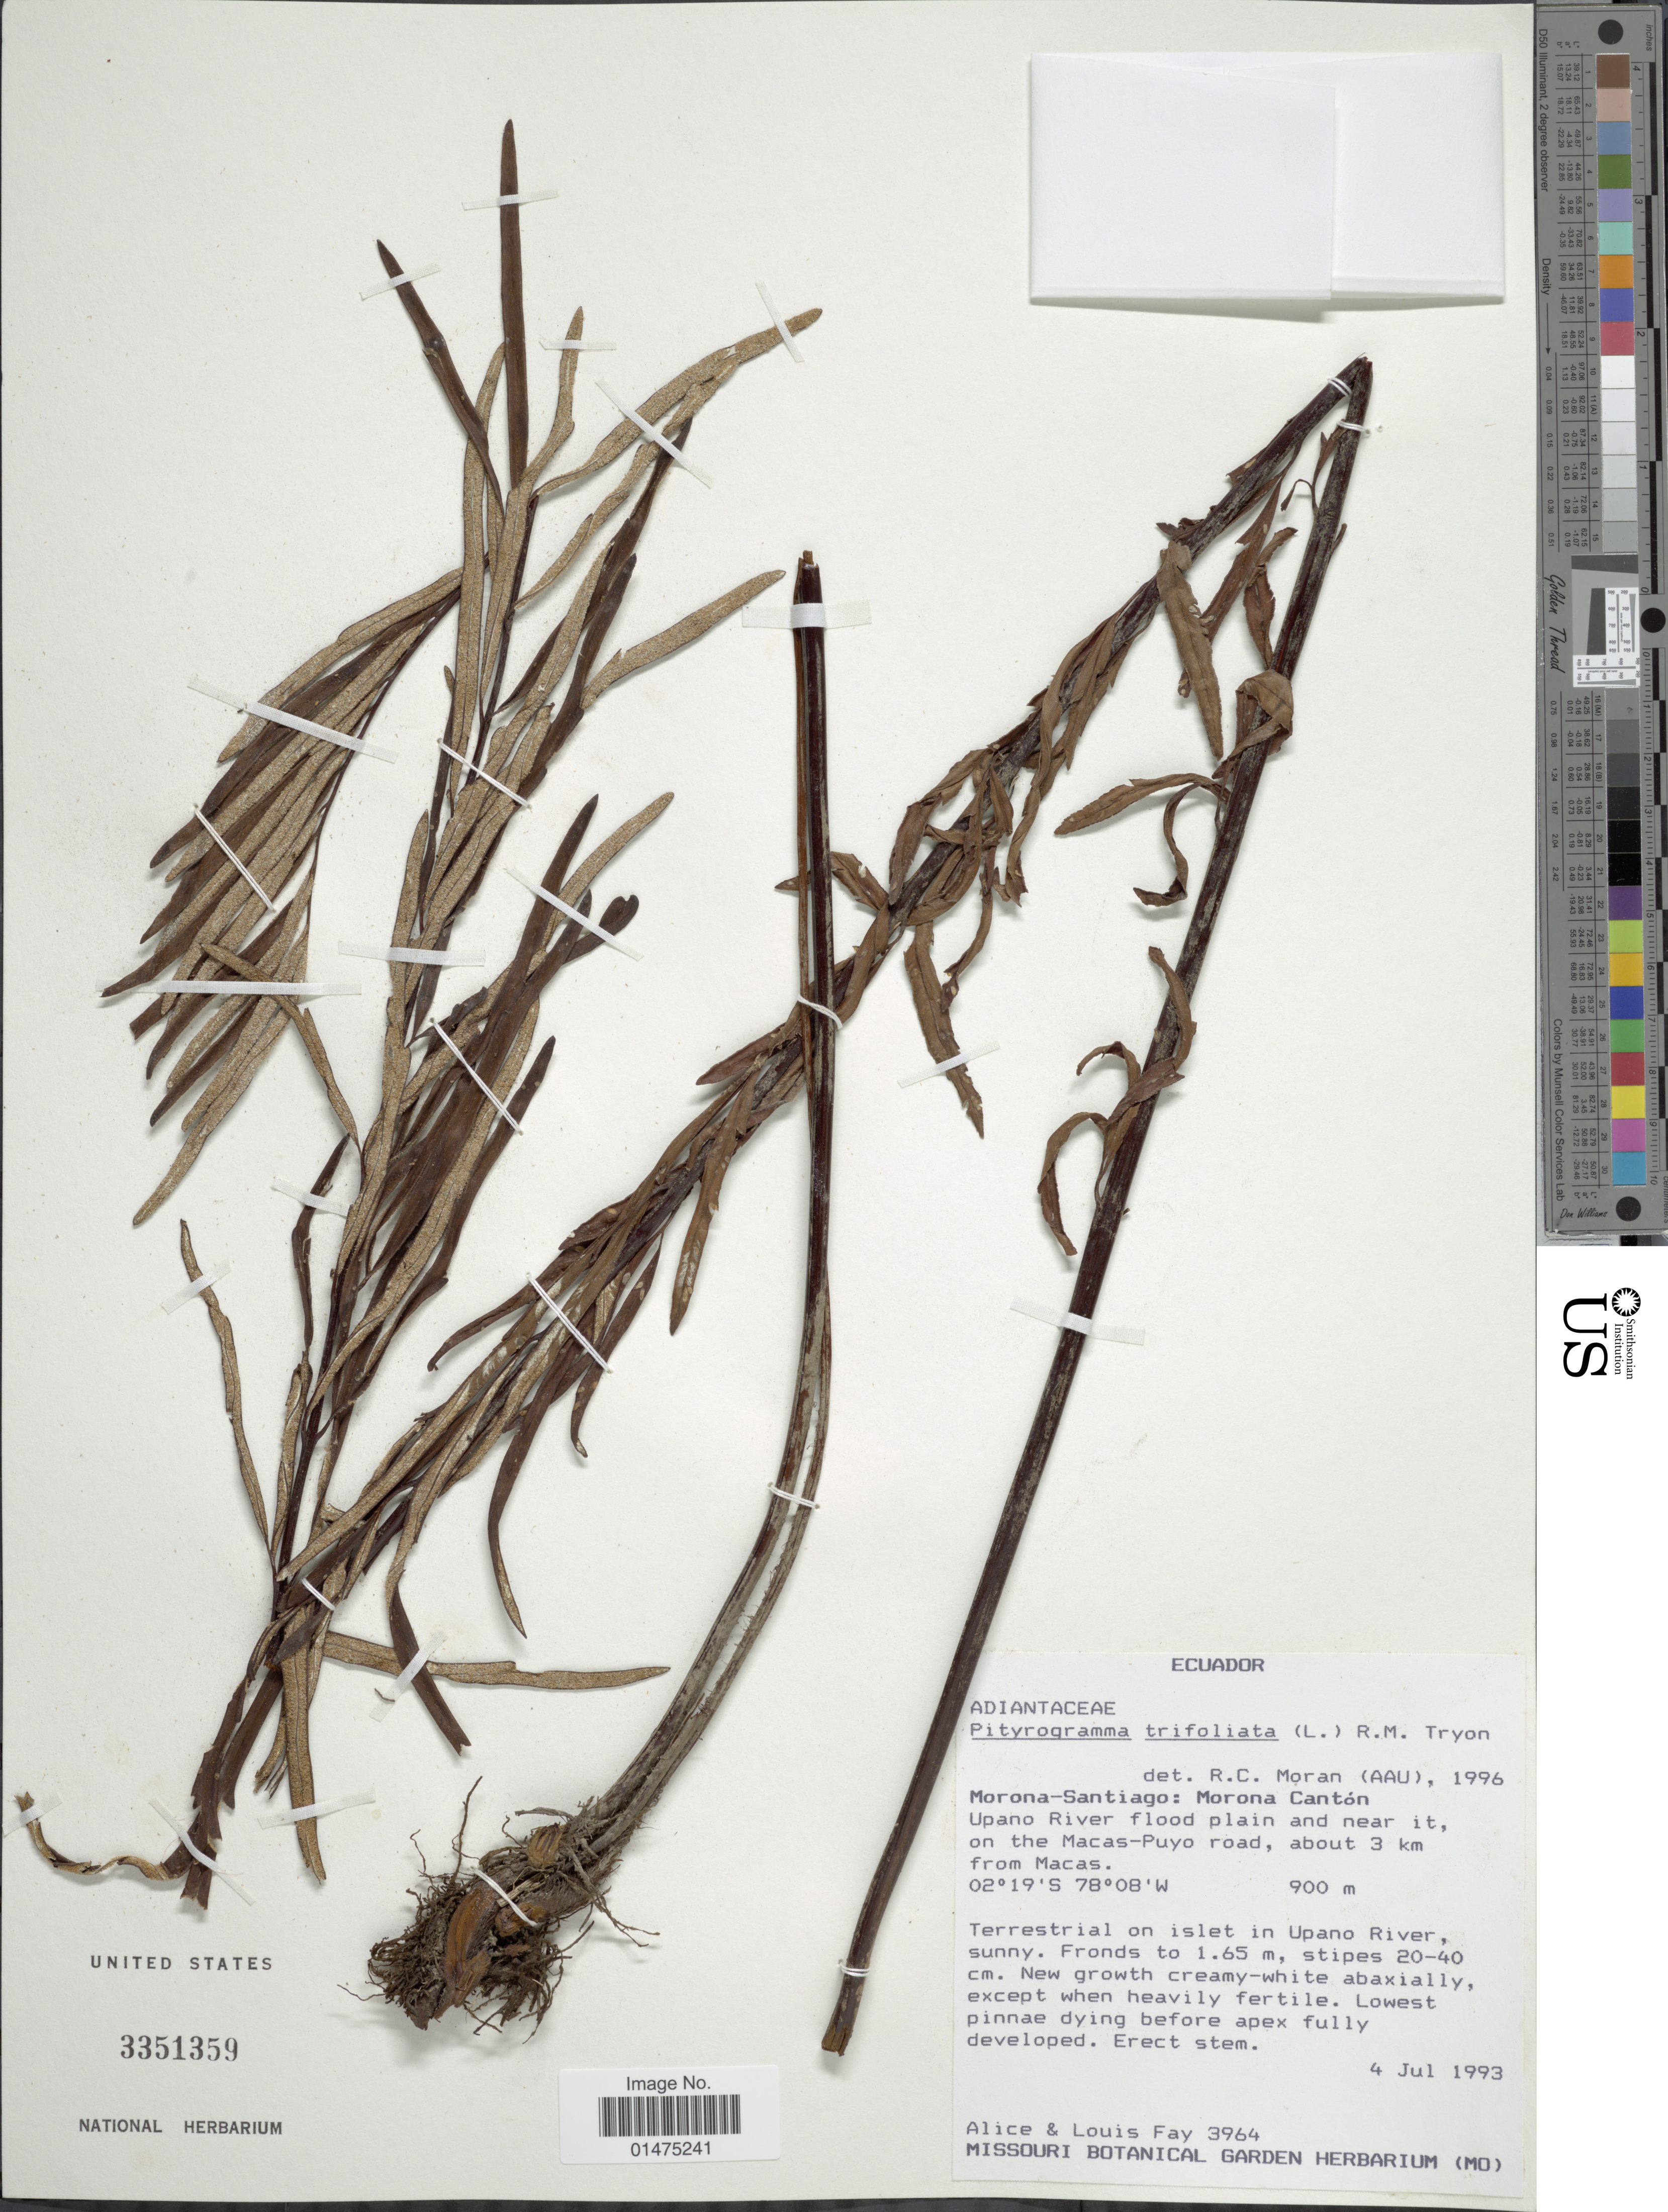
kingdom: Plantae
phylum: Tracheophyta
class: Polypodiopsida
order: Polypodiales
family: Pteridaceae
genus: Pityrogramma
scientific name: Pityrogramma trifoliata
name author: (L.) R.M. Tryon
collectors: A. Fay & L. Fay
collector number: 3964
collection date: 1993-07-04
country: Ecuador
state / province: Morona-Santiago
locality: Morona Cantón, Upano River flood plain and near it, on the Macas-Puo road, about 3 km from Macas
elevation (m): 900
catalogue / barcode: US 3351359